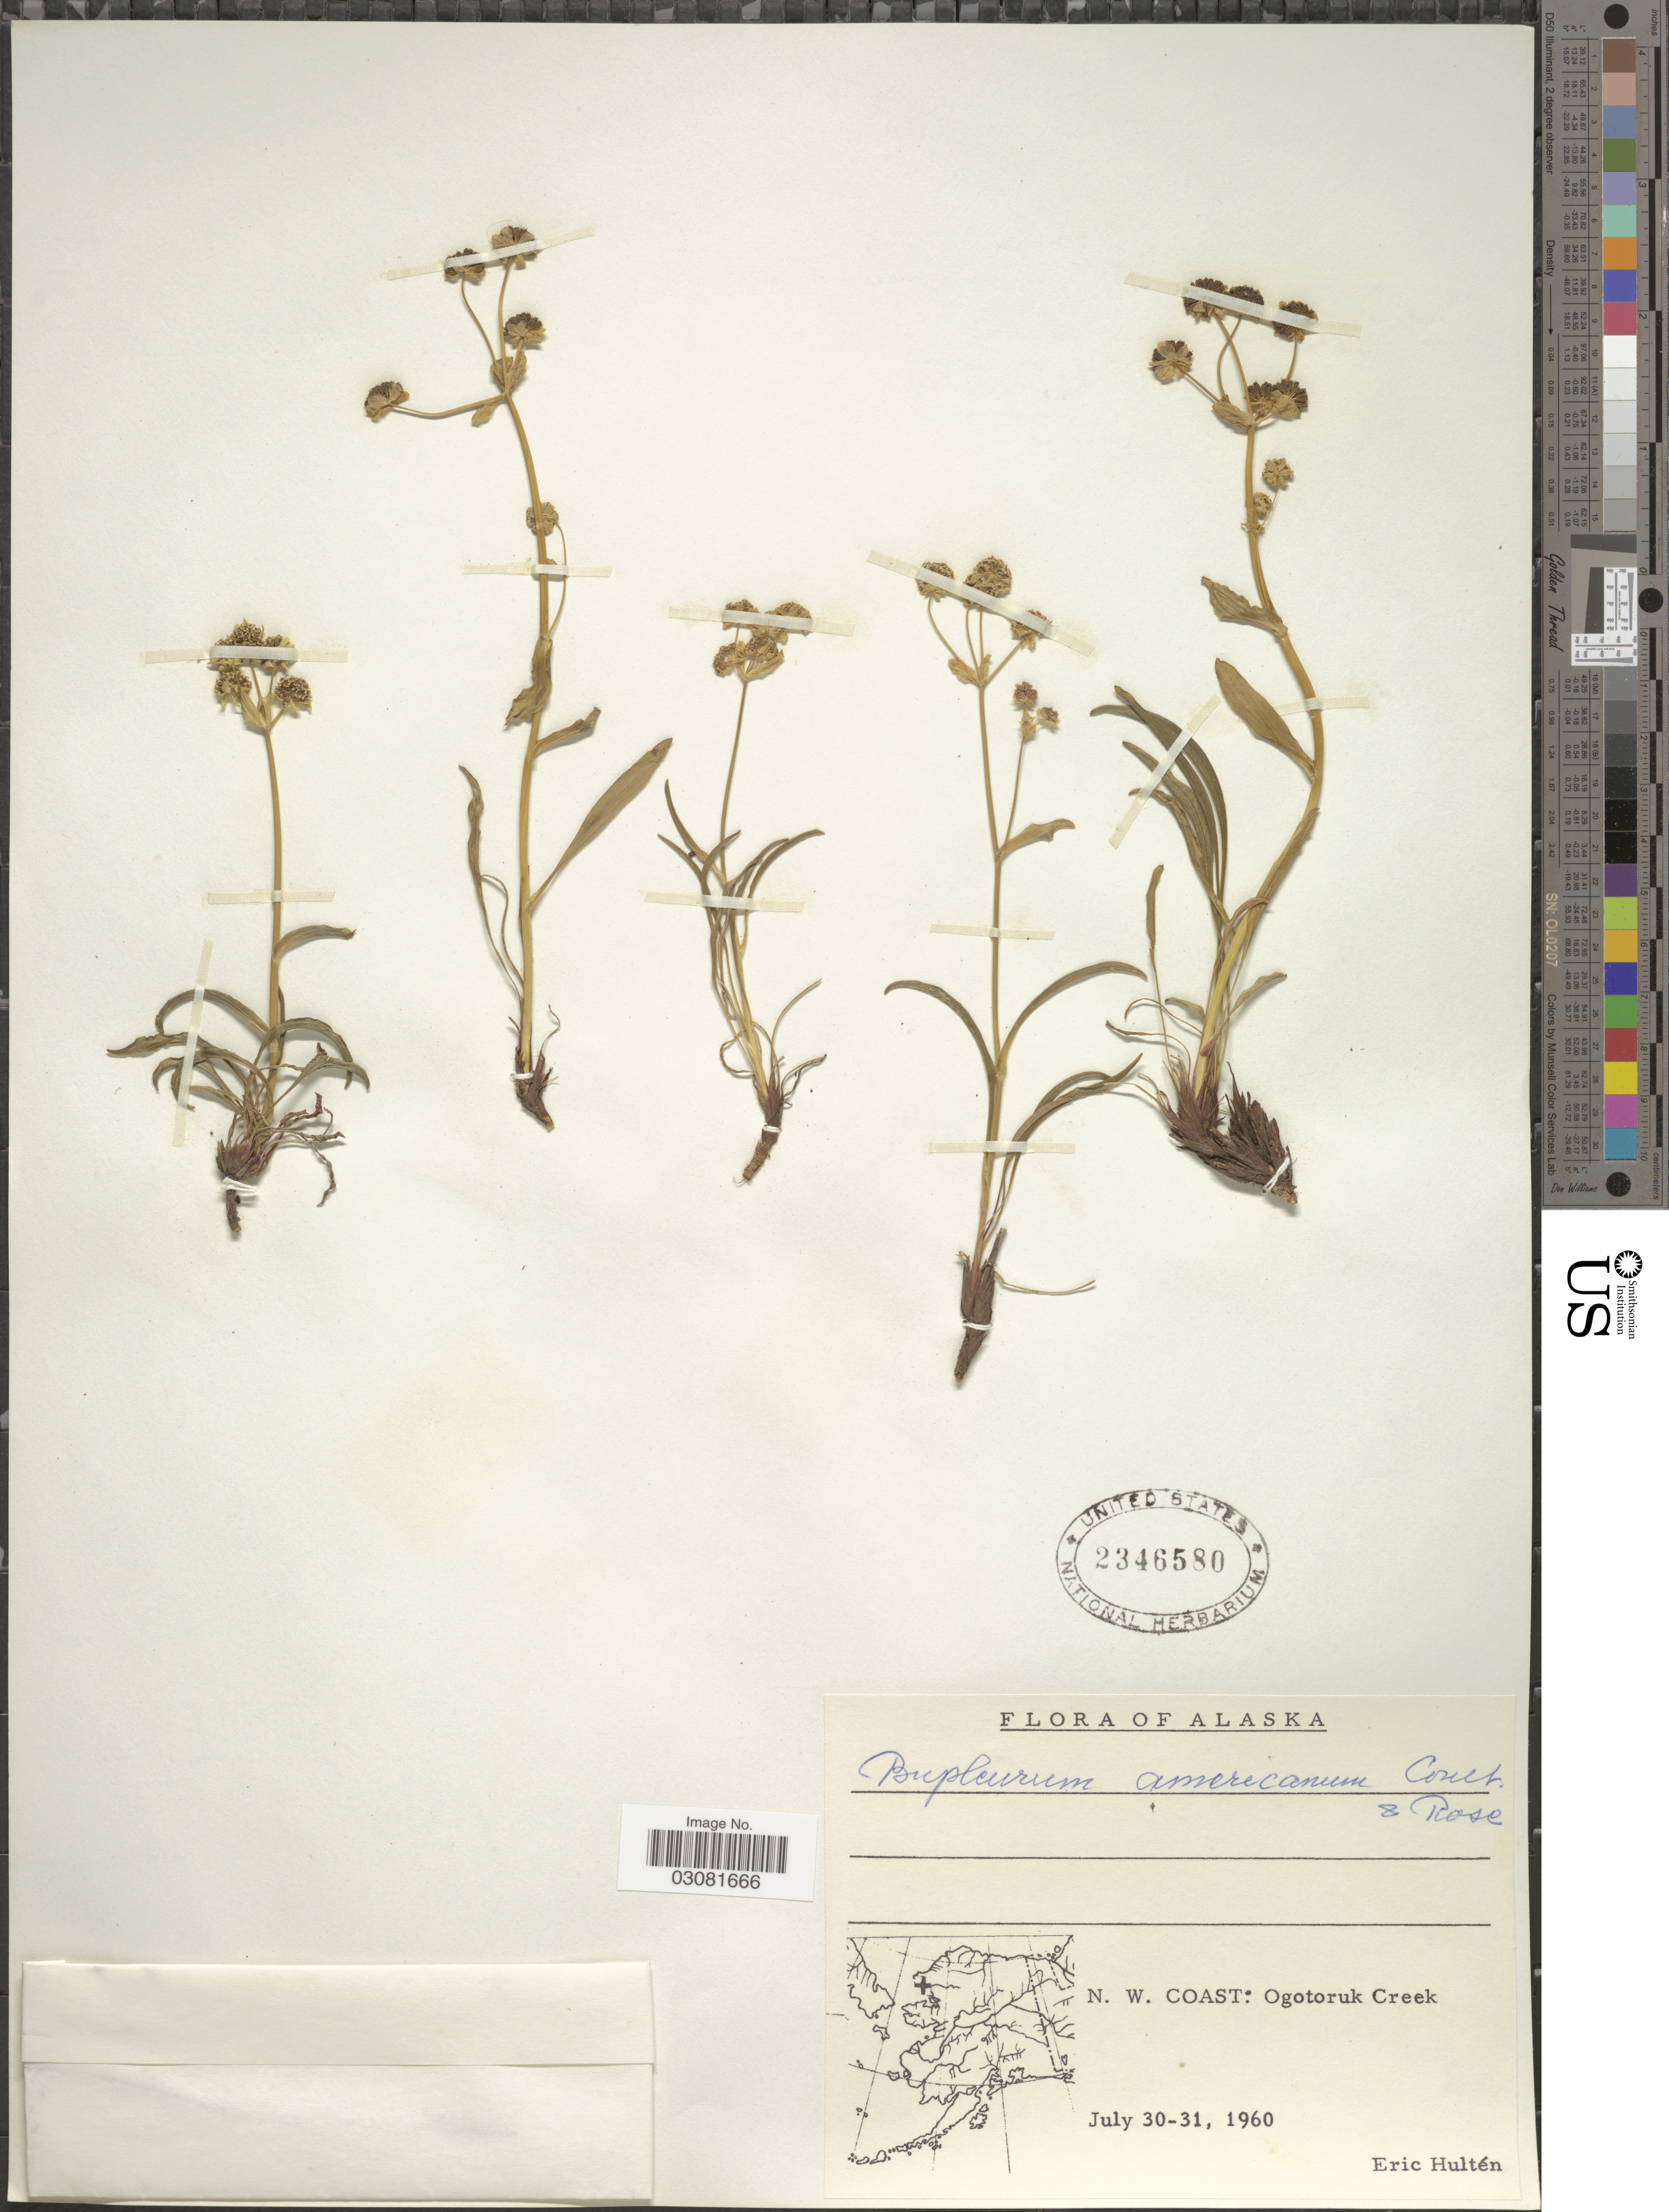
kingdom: Plantae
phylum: Tracheophyta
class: Magnoliopsida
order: Apiales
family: Apiaceae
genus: Bupleurum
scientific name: Bupleurum americanum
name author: J.M. Coult. & Rose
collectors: E. G. Hultén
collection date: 1960-07-30/1960-07-31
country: United States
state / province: Alaska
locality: N.W. Coast: Ogotoruk Creek.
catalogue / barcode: US 2346580